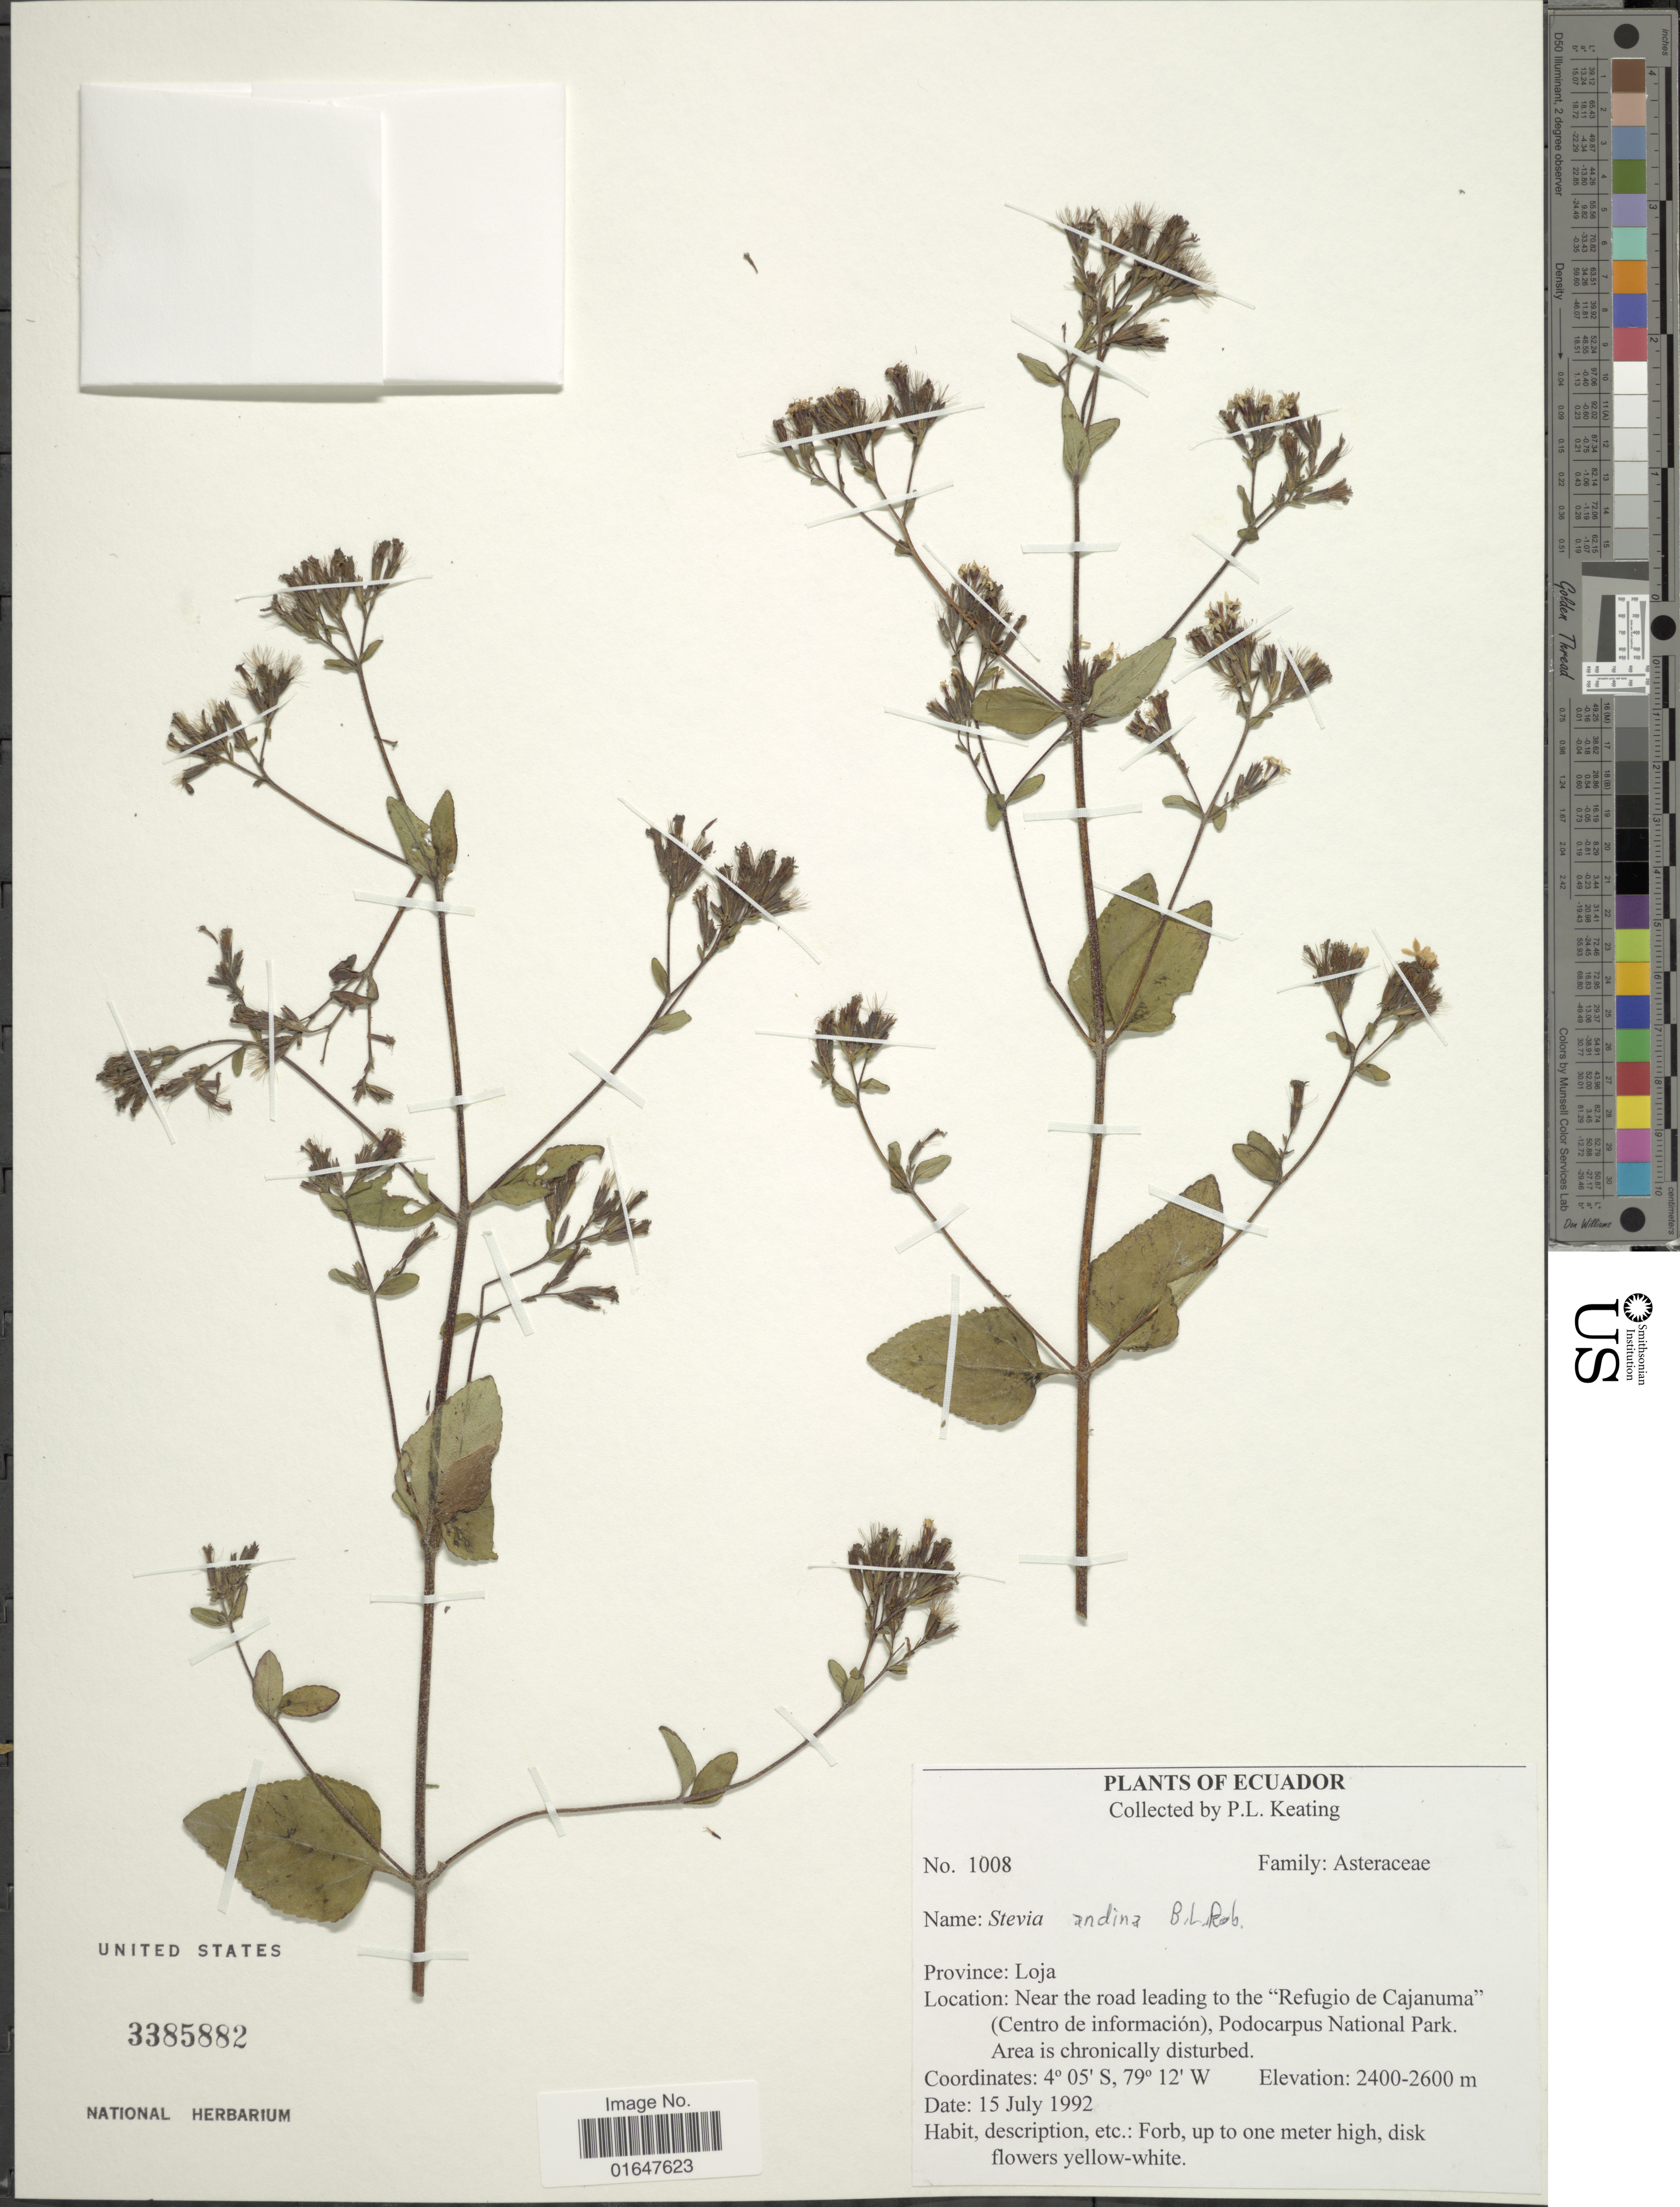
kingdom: Plantae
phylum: Tracheophyta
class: Magnoliopsida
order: Asterales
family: Asteraceae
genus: Stevia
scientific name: Stevia andina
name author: B.L. Rob.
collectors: P. Keating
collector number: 1008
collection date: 1992-07-15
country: Ecuador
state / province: Loja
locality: Near the road leading to the Refugio de Cajanuma (Centro de informacion), Podocarpus National Park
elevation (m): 2400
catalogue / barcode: US 3385882